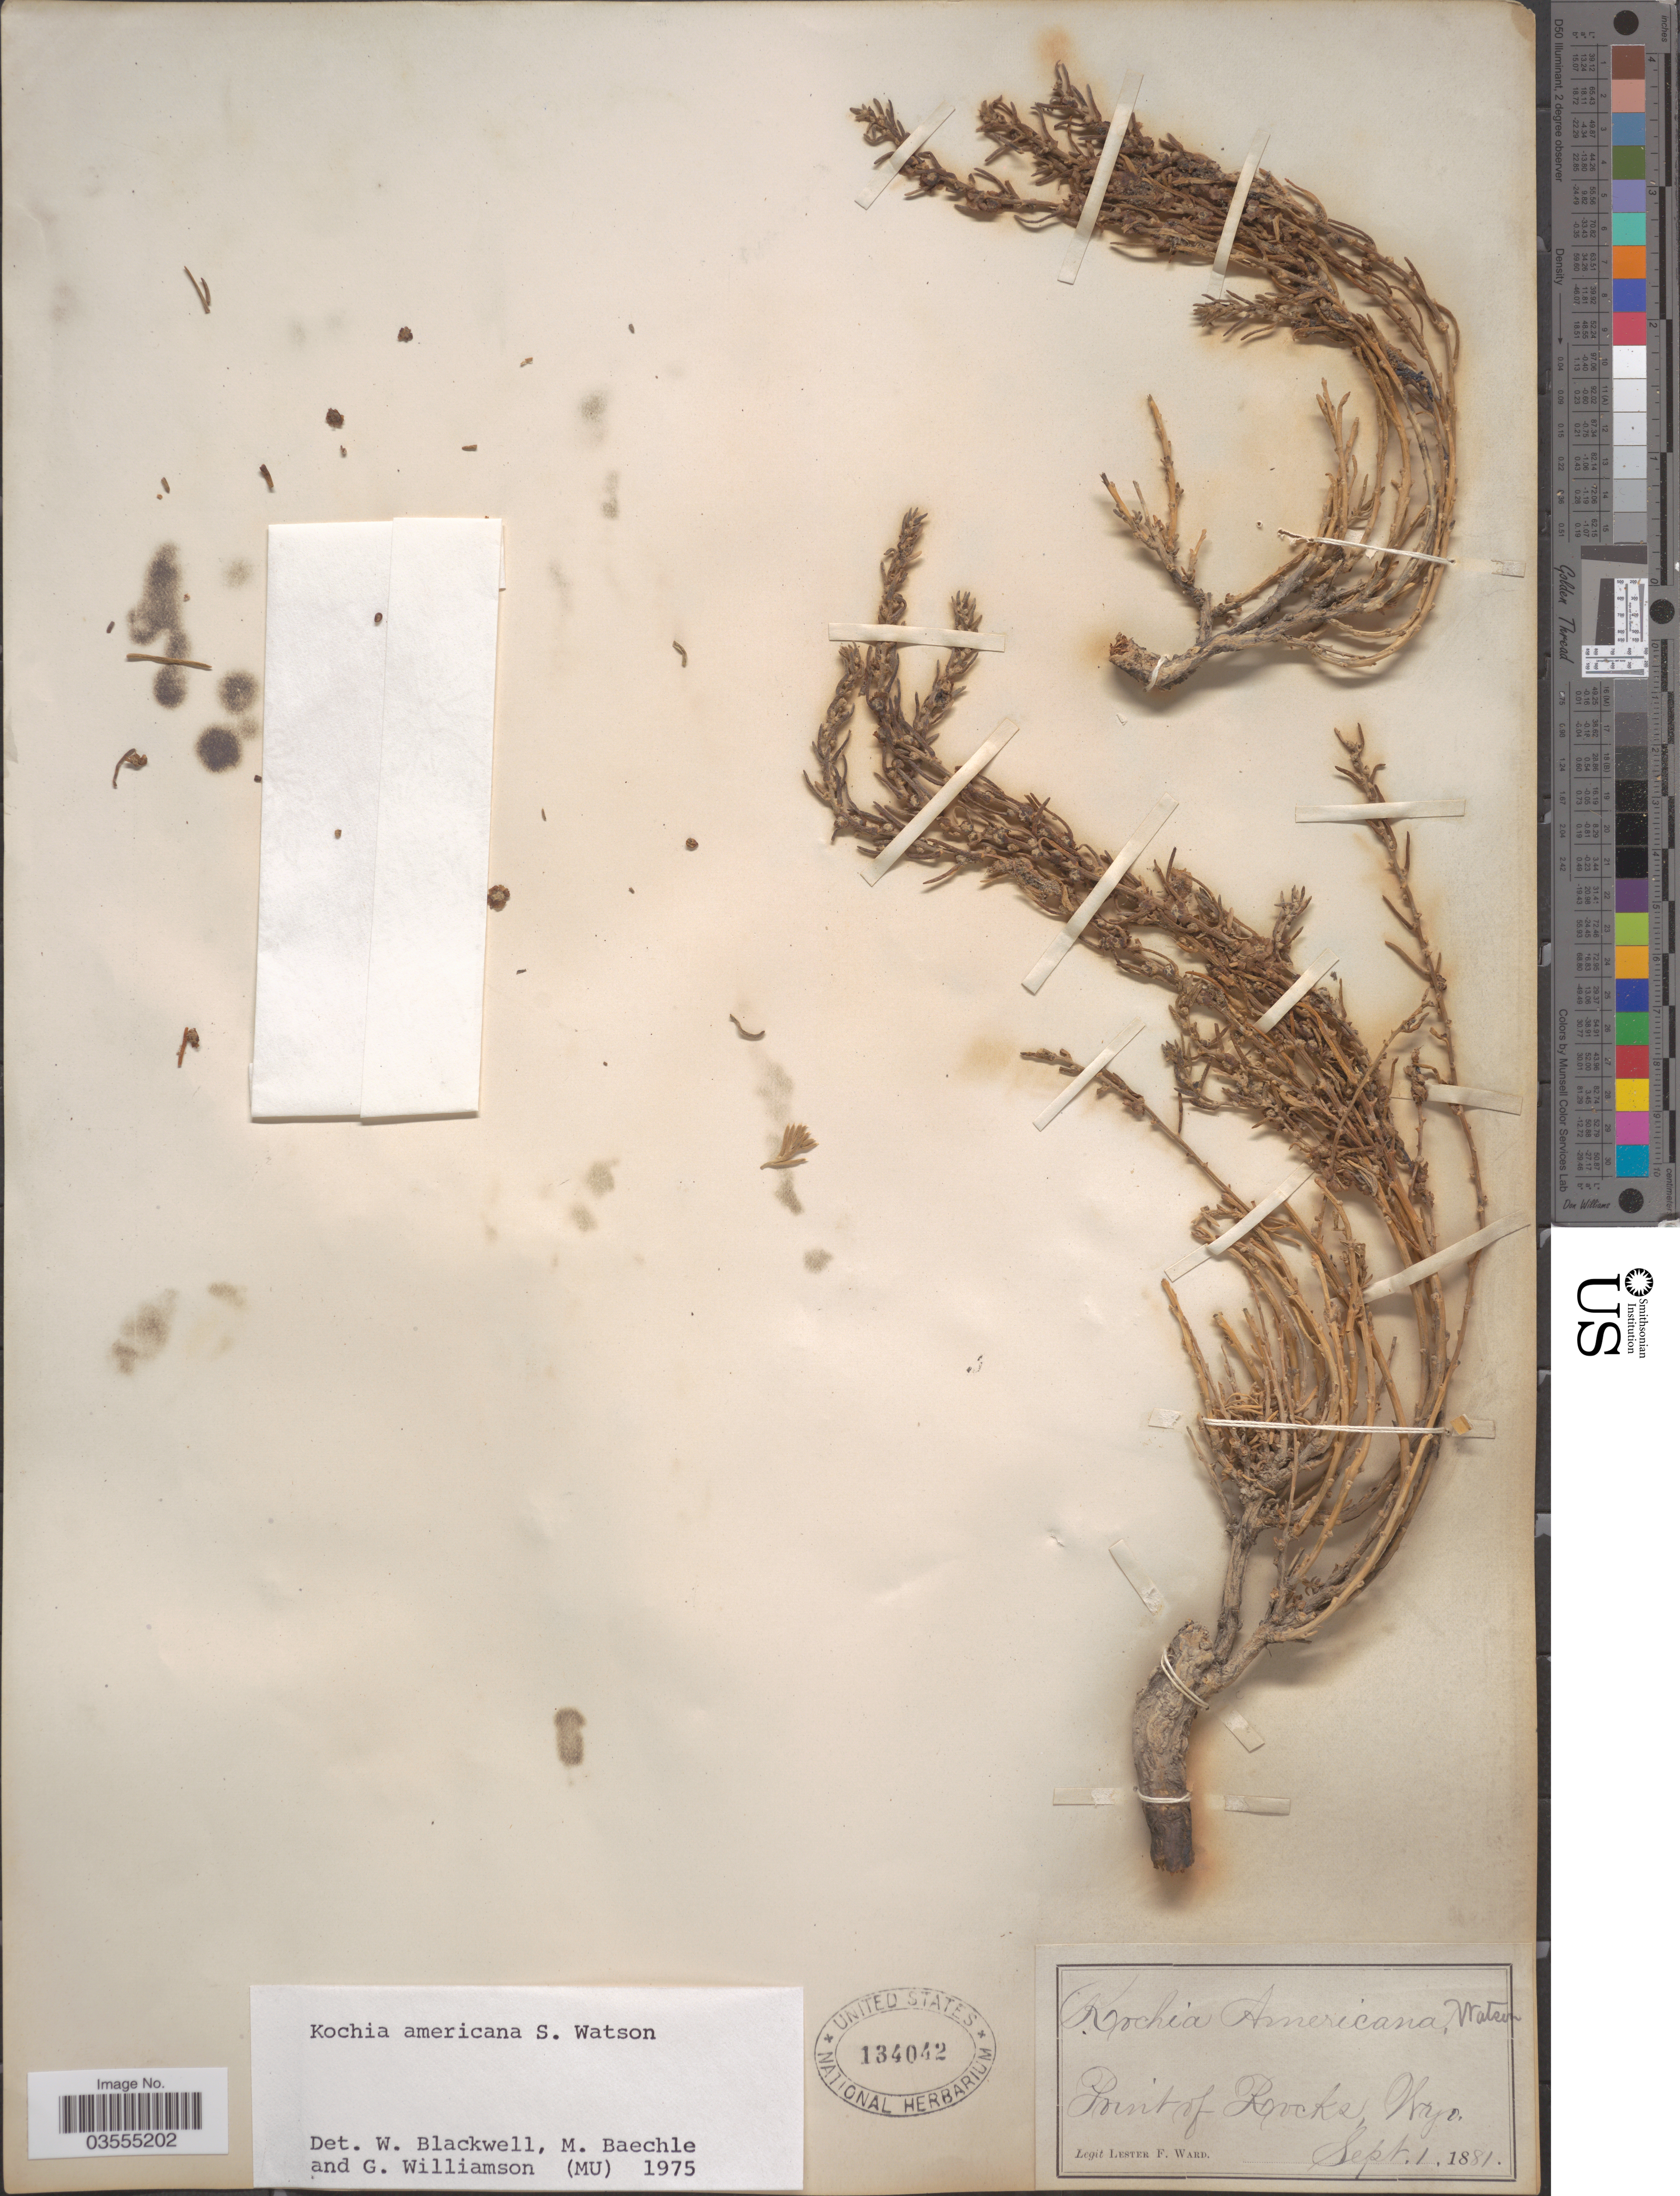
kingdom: Plantae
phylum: Tracheophyta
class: Magnoliopsida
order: Caryophyllales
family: Amaranthaceae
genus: Neokochia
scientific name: Neokochia americana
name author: (S. Watson) G.L. Chu & S.C. Sand.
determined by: U.S. National Herbarium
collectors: L. F. Ward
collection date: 1881-09-01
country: United States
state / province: Wyoming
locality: Point of Rocks.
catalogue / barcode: US 134042